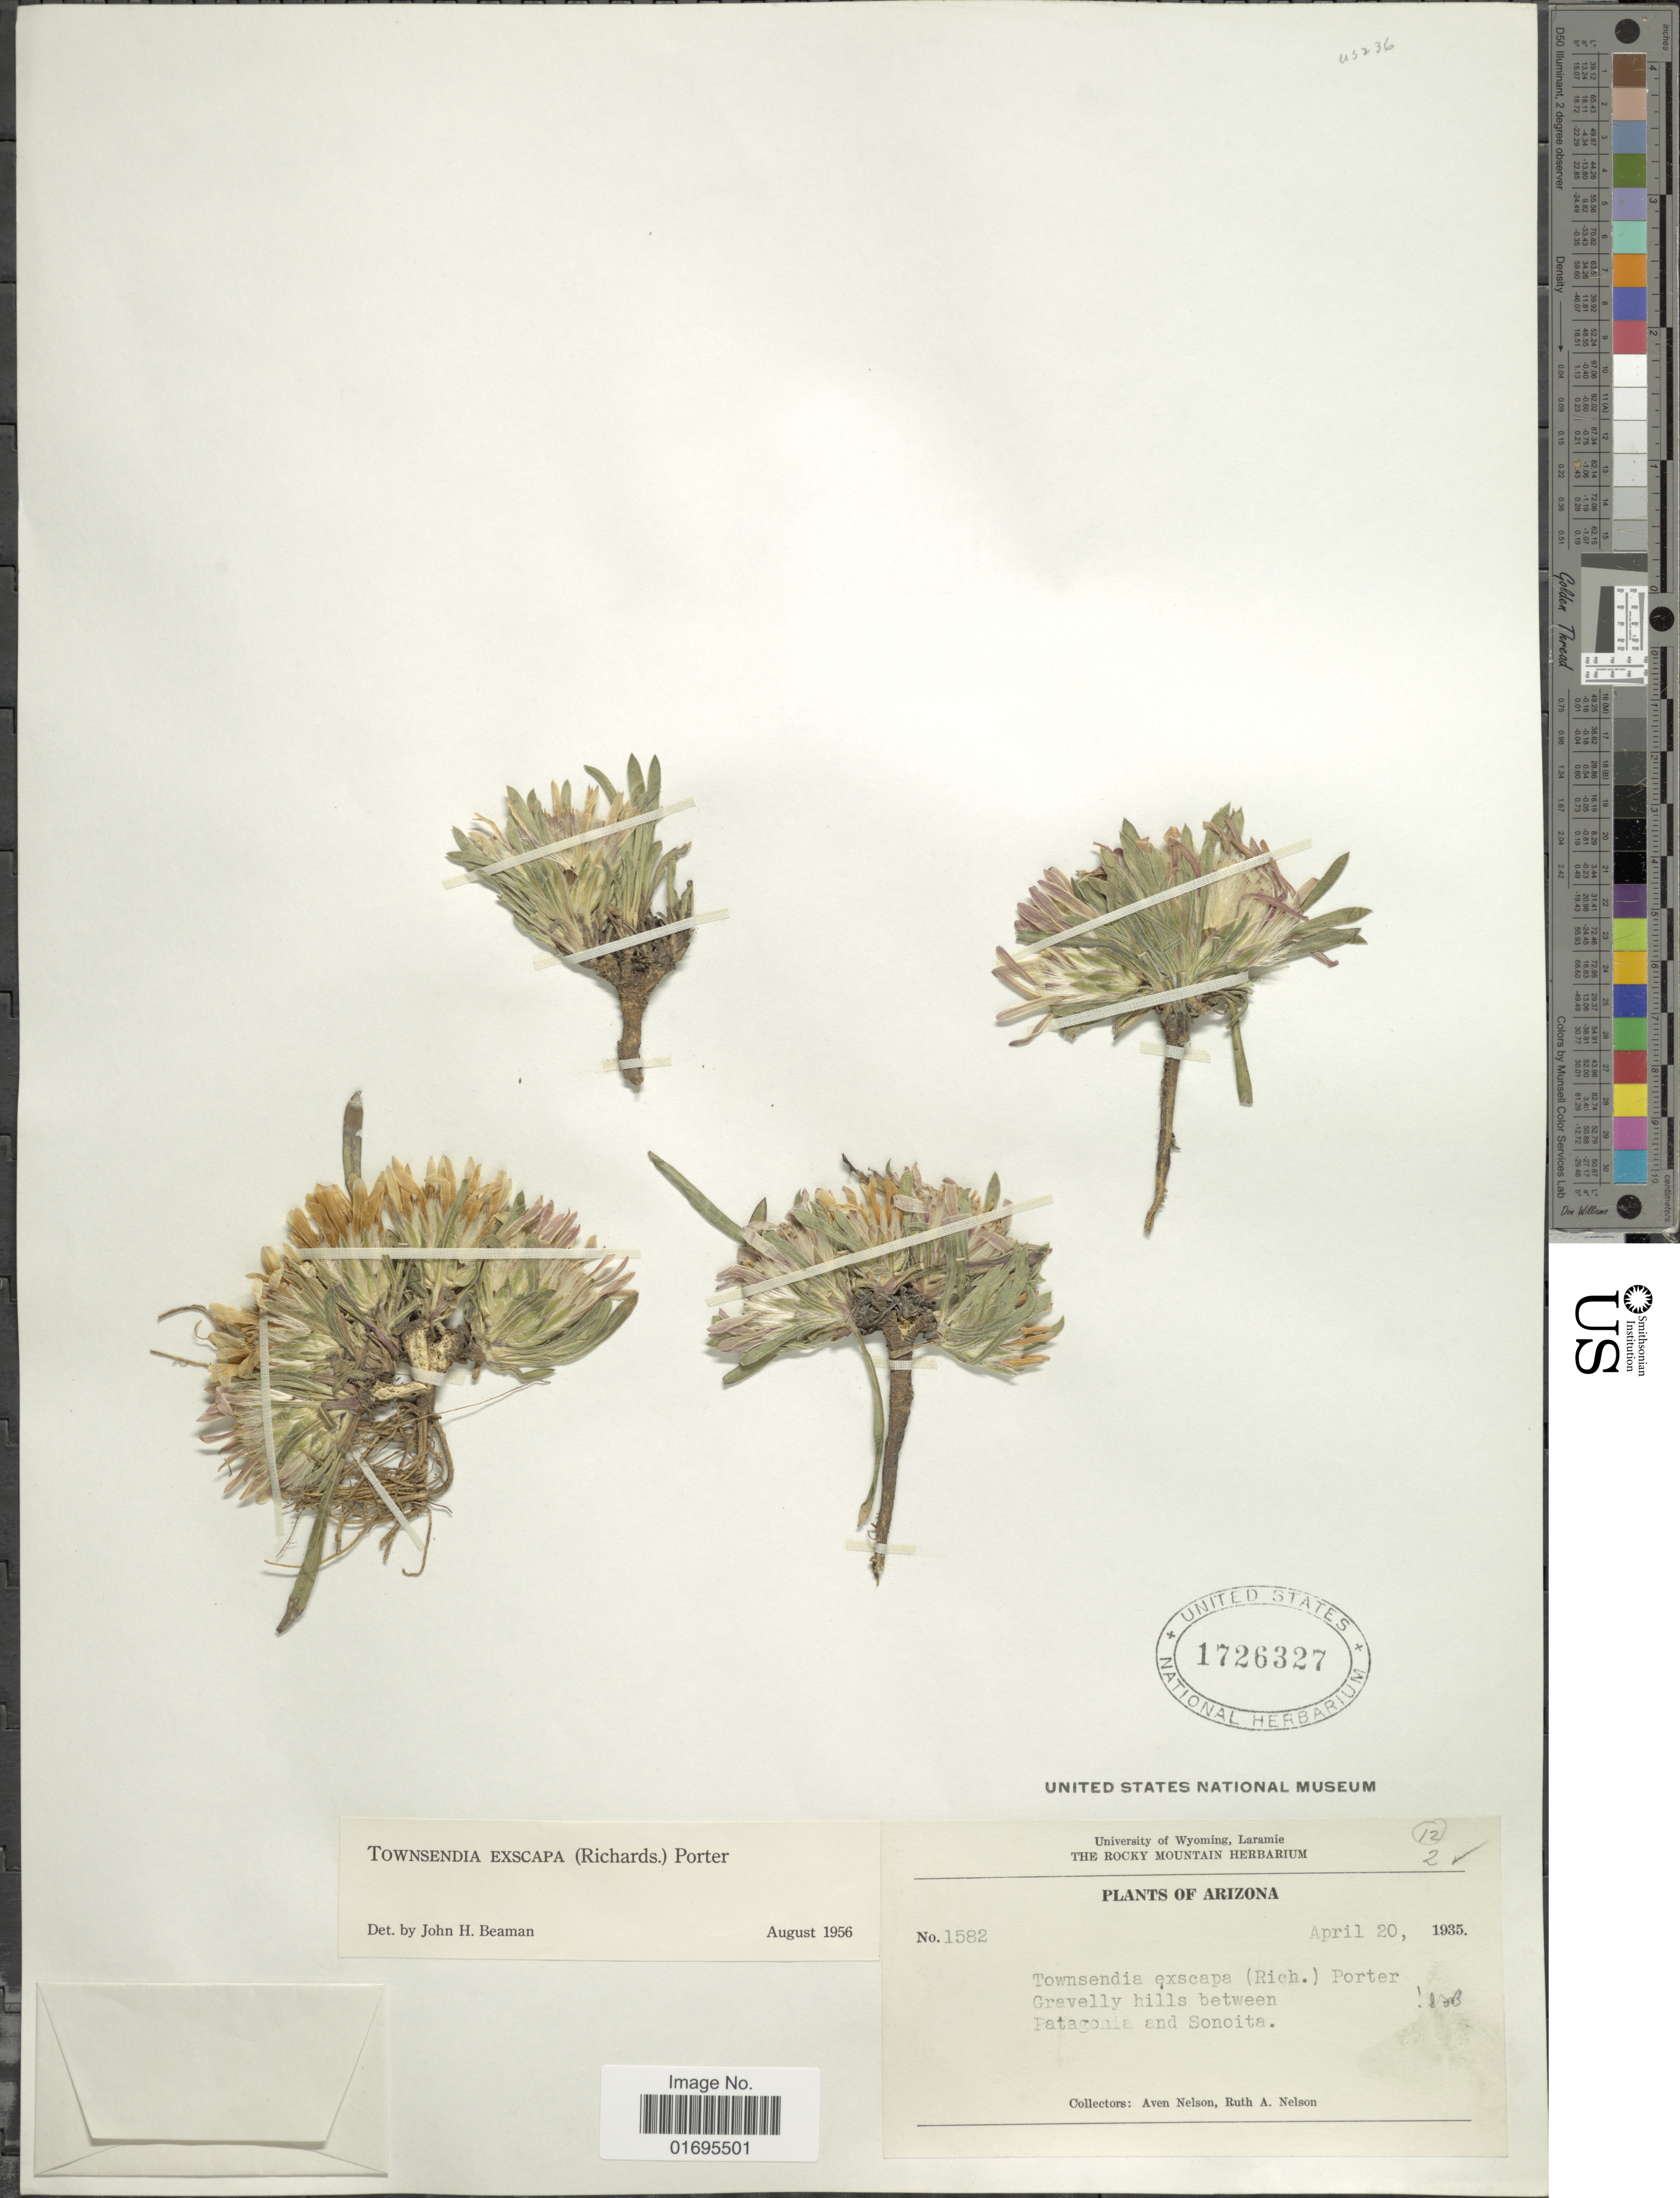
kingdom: Plantae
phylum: Tracheophyta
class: Magnoliopsida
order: Asterales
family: Asteraceae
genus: Townsendia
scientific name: Townsendia exscapa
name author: (Richardson) Porter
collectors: A. Nelson & R. A. Nelson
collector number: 1582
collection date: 1935-04-20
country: United States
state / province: Arizona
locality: Gravelly hills between Patagonia and Sonoita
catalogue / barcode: US 1726327